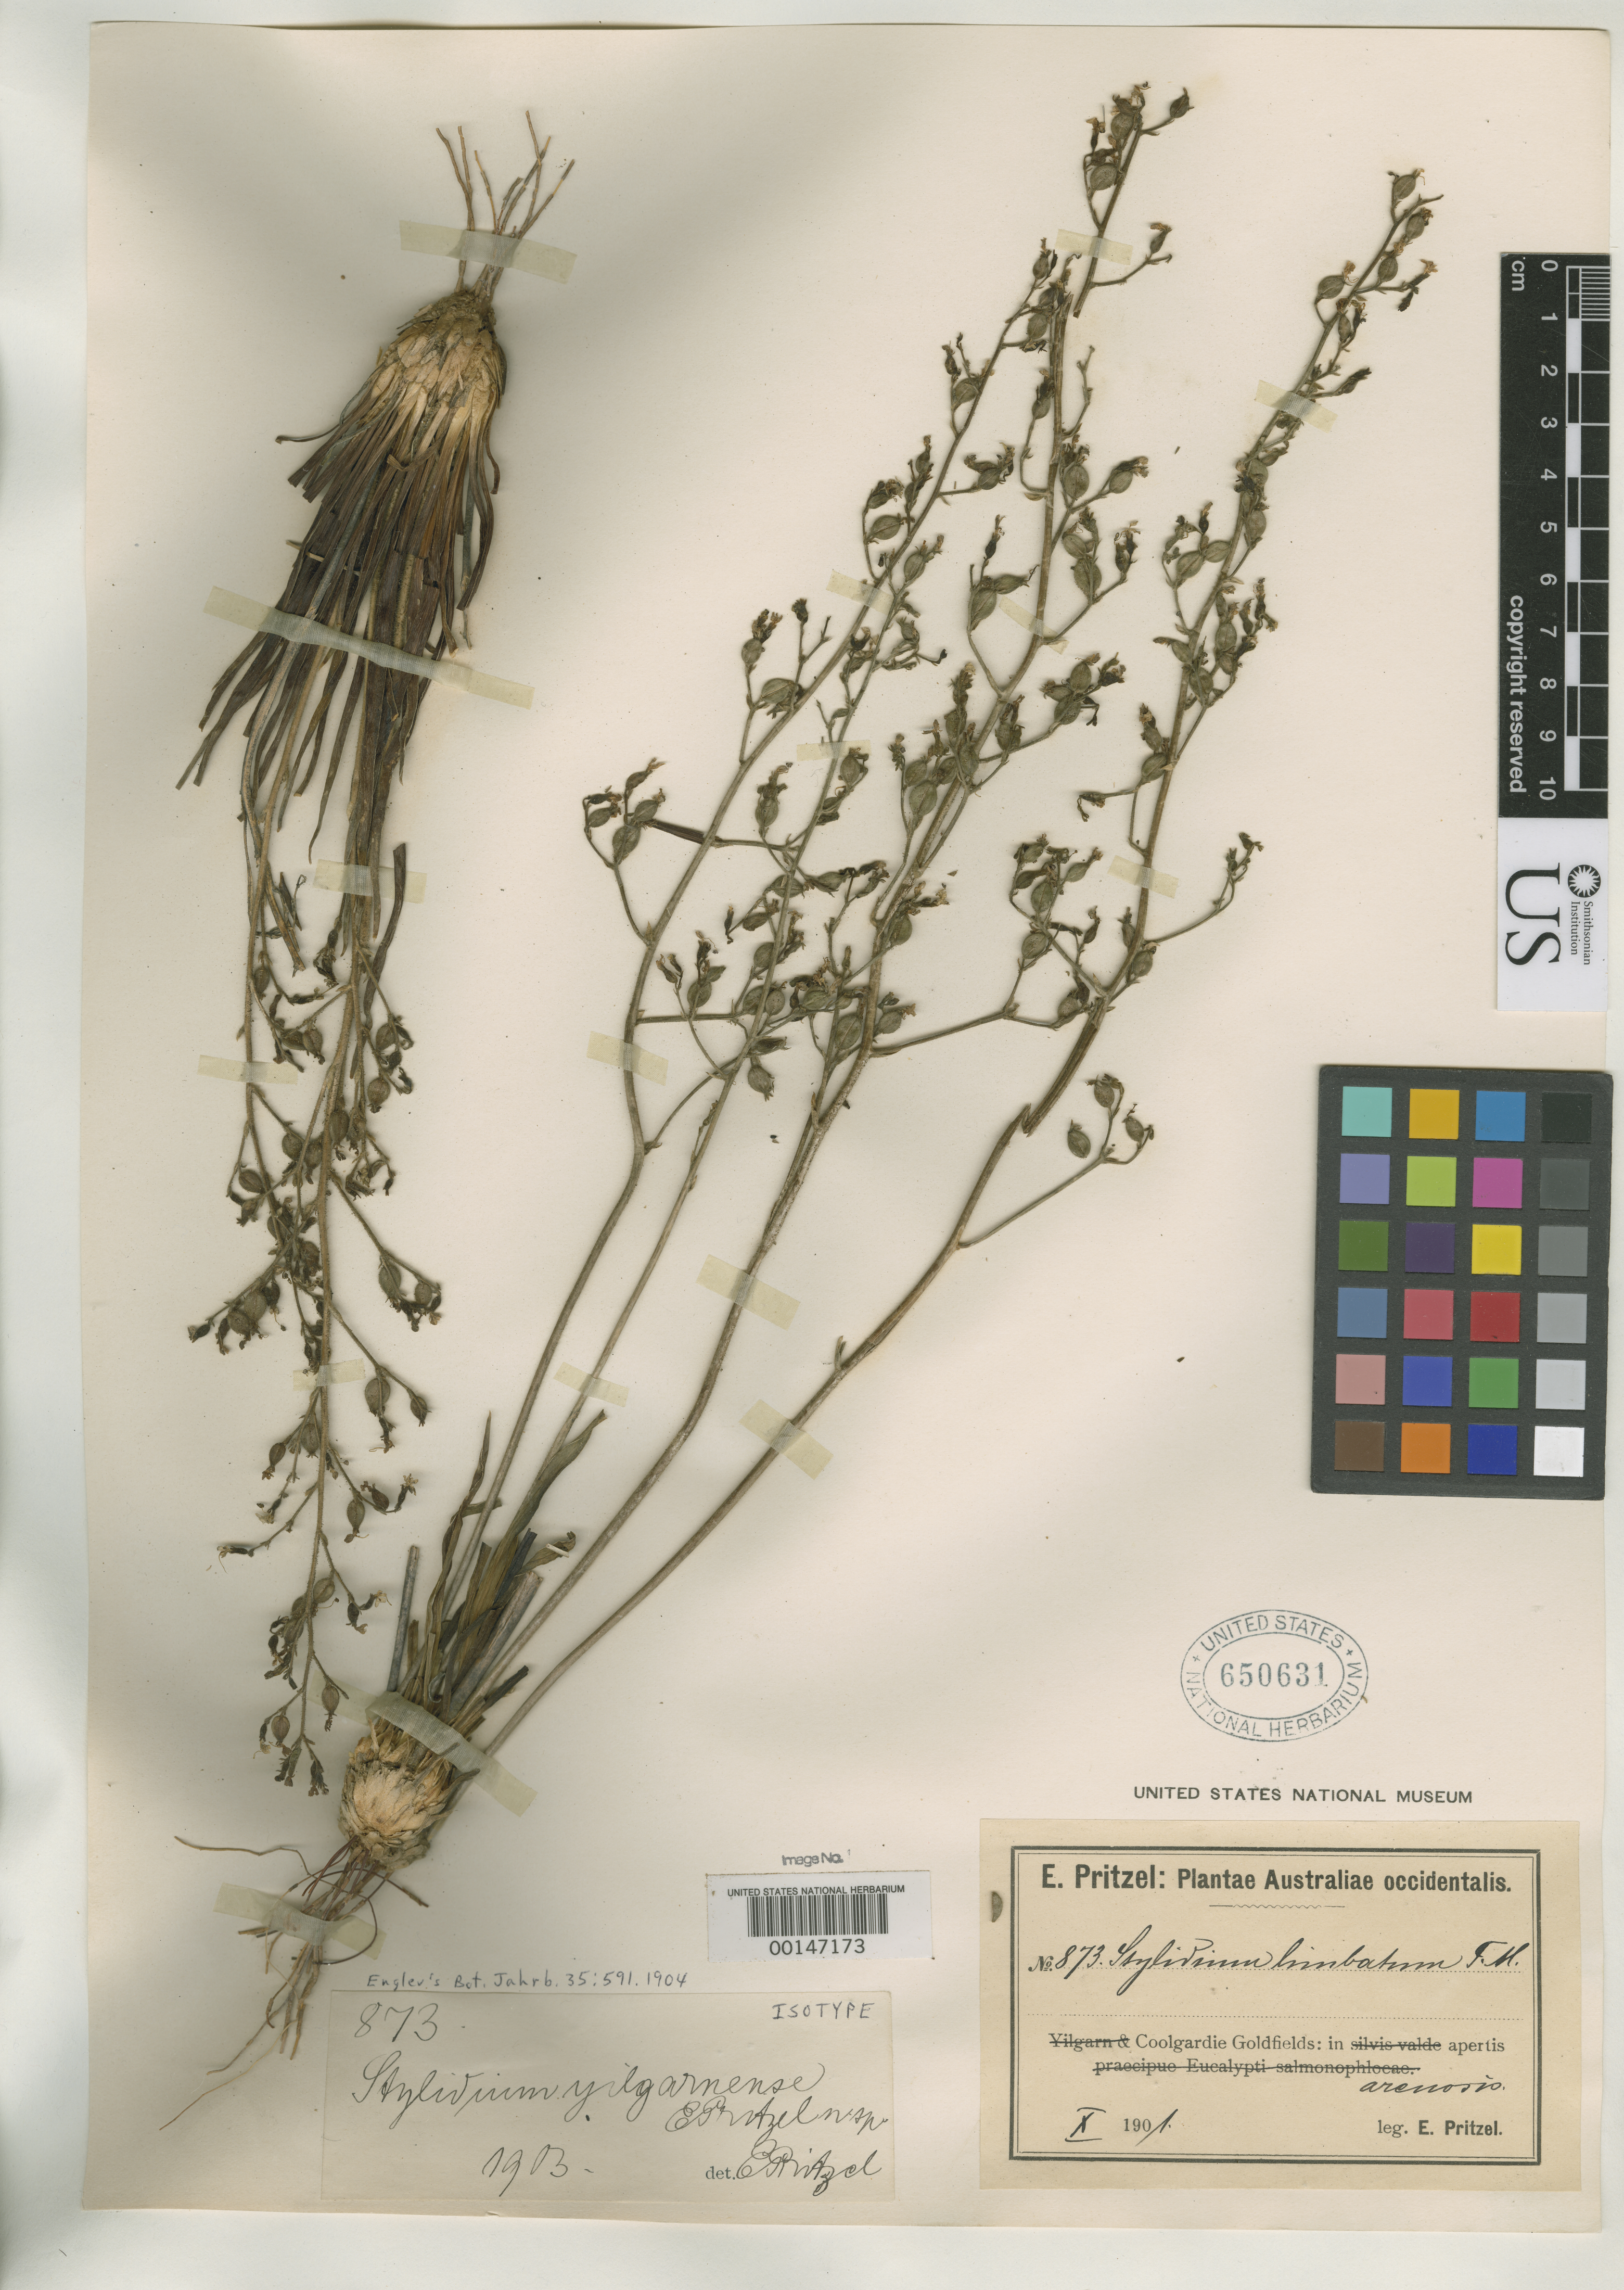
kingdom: Plantae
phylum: Tracheophyta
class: Magnoliopsida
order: Asterales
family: Stylidiaceae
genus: Stylidium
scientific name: Stylidium yilgarnense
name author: E. Pritz.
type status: Isotype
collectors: E. G. Pritzel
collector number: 873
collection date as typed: Oct 1901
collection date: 1901-10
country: Australia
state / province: Western Australia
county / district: Coolgardie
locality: Coolgardie Goldfields.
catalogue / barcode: US 650631